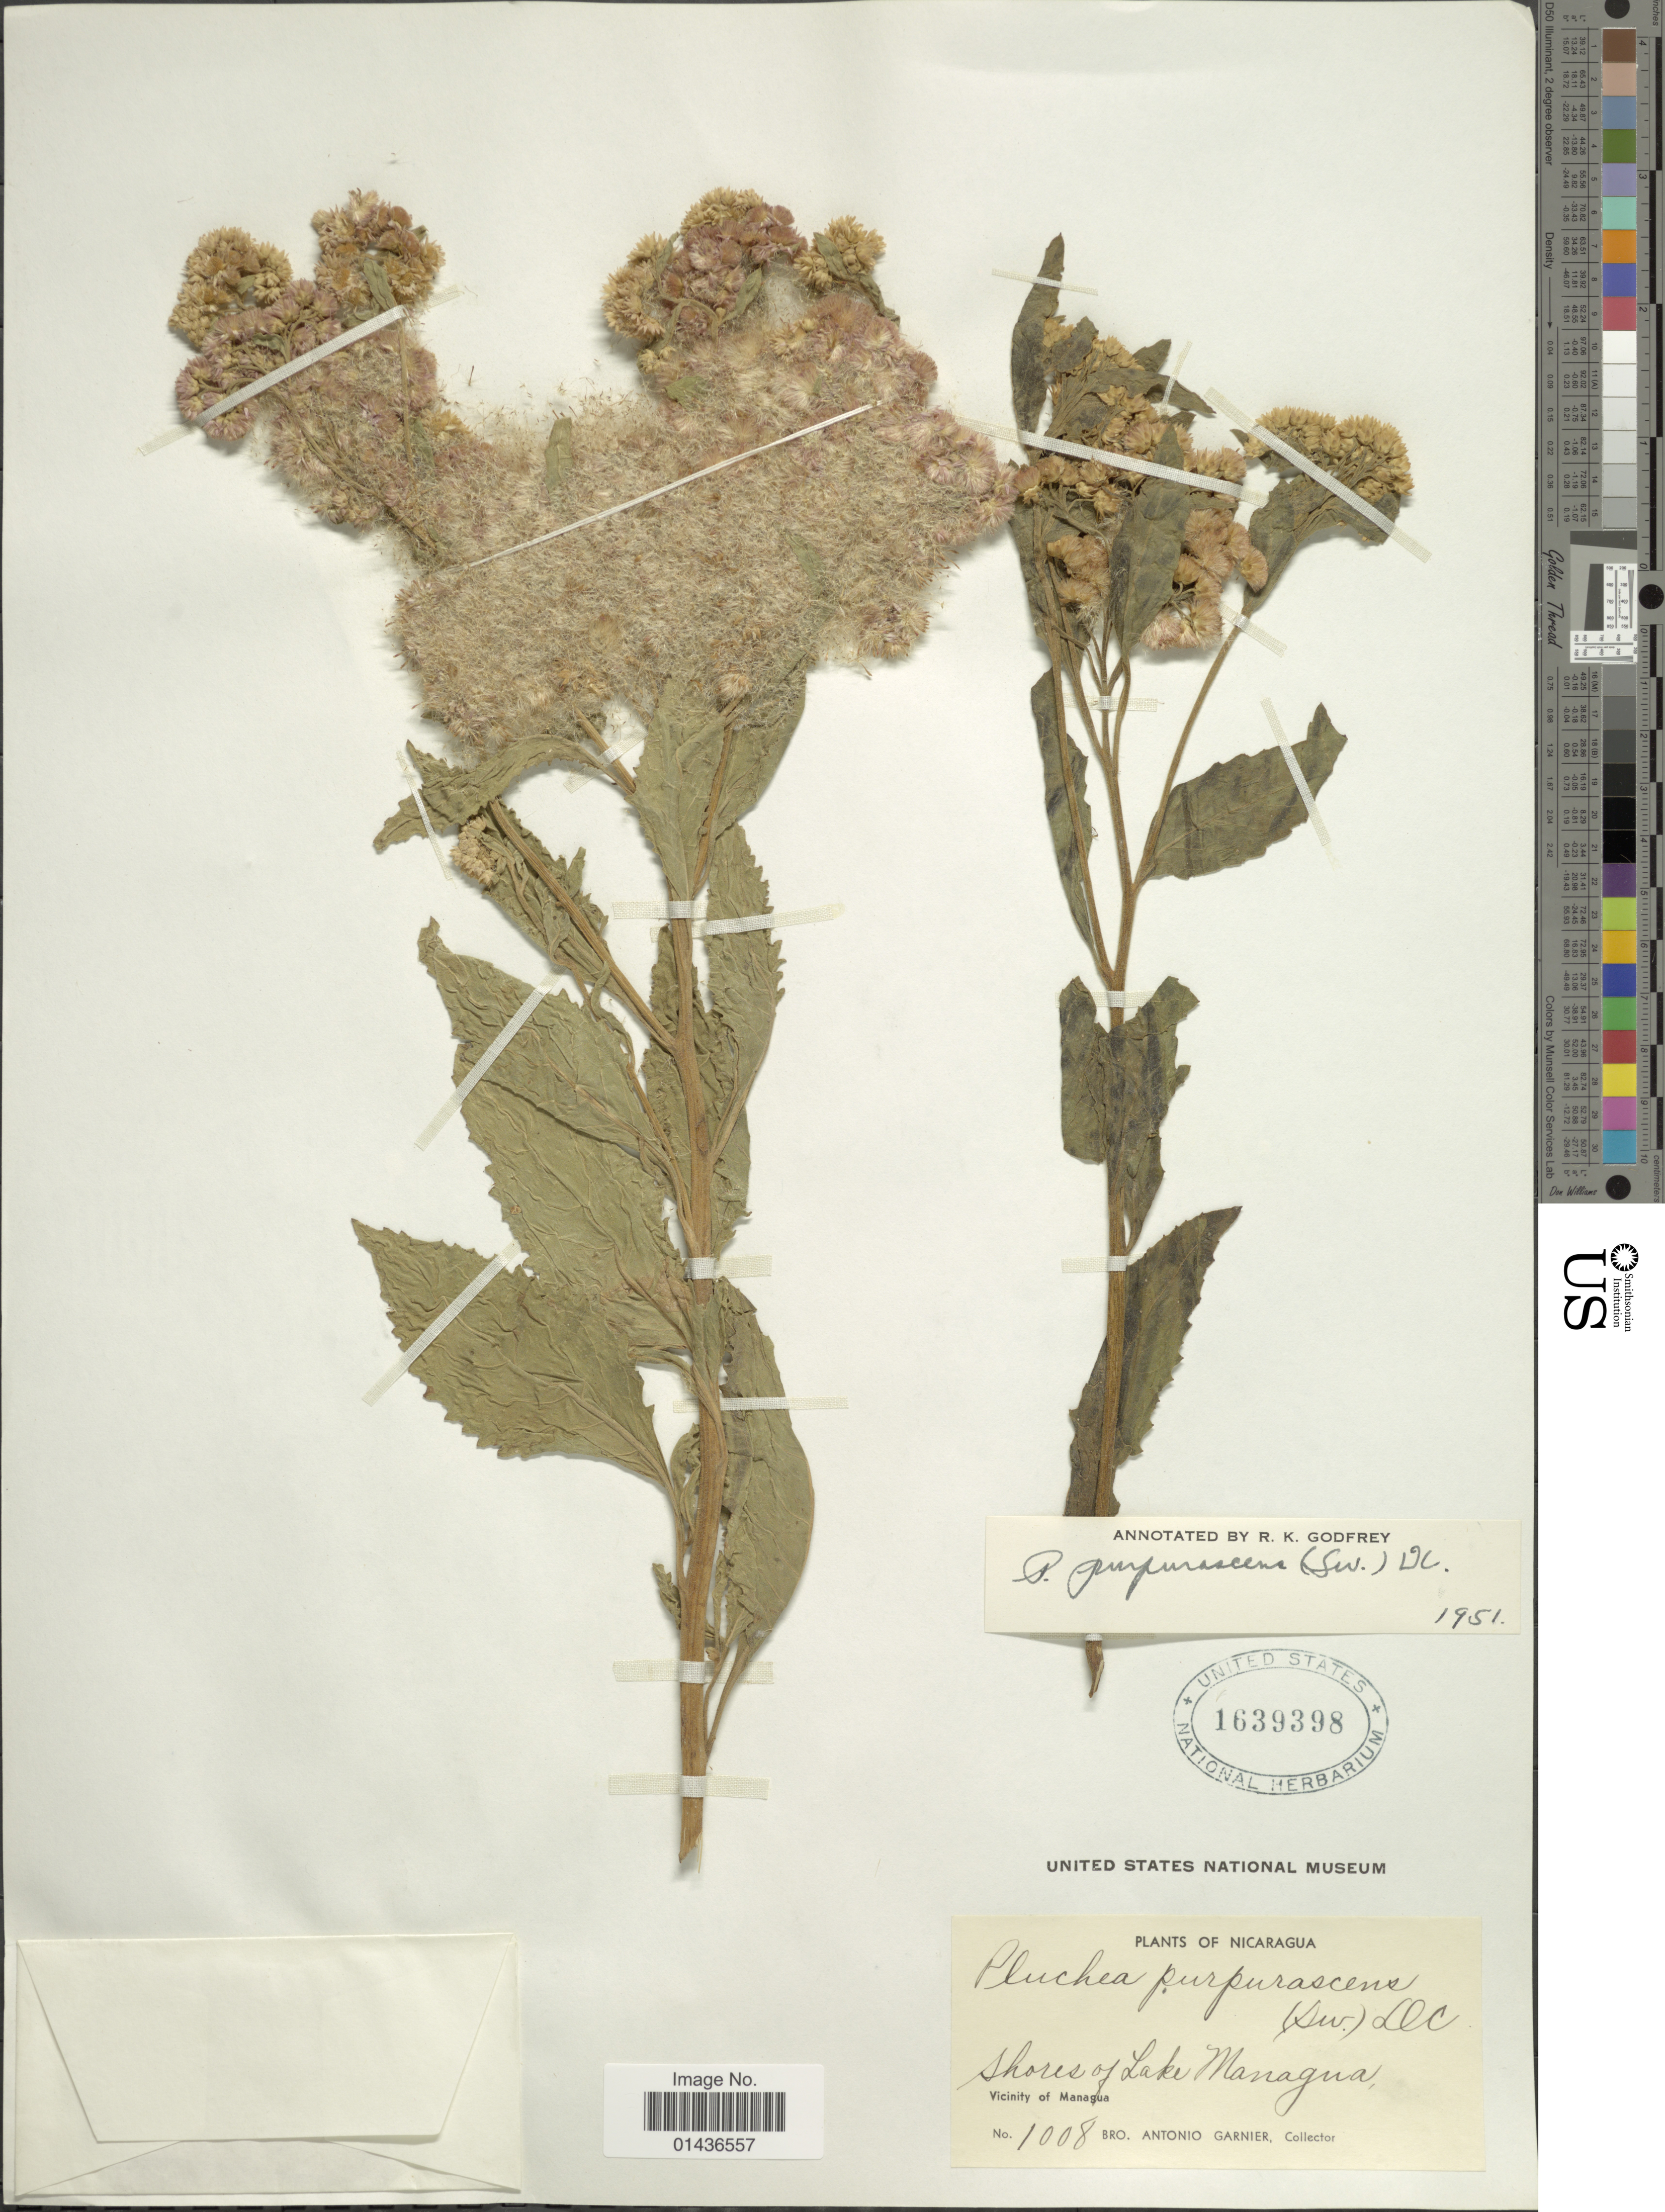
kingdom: Plantae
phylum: Tracheophyta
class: Magnoliopsida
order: Asterales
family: Asteraceae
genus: Pluchea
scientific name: Pluchea odorata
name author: (L.) Cass.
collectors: Bro. A. Garnier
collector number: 1008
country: Nicaragua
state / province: Managua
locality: Shores of Lake Managua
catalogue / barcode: US 1639398